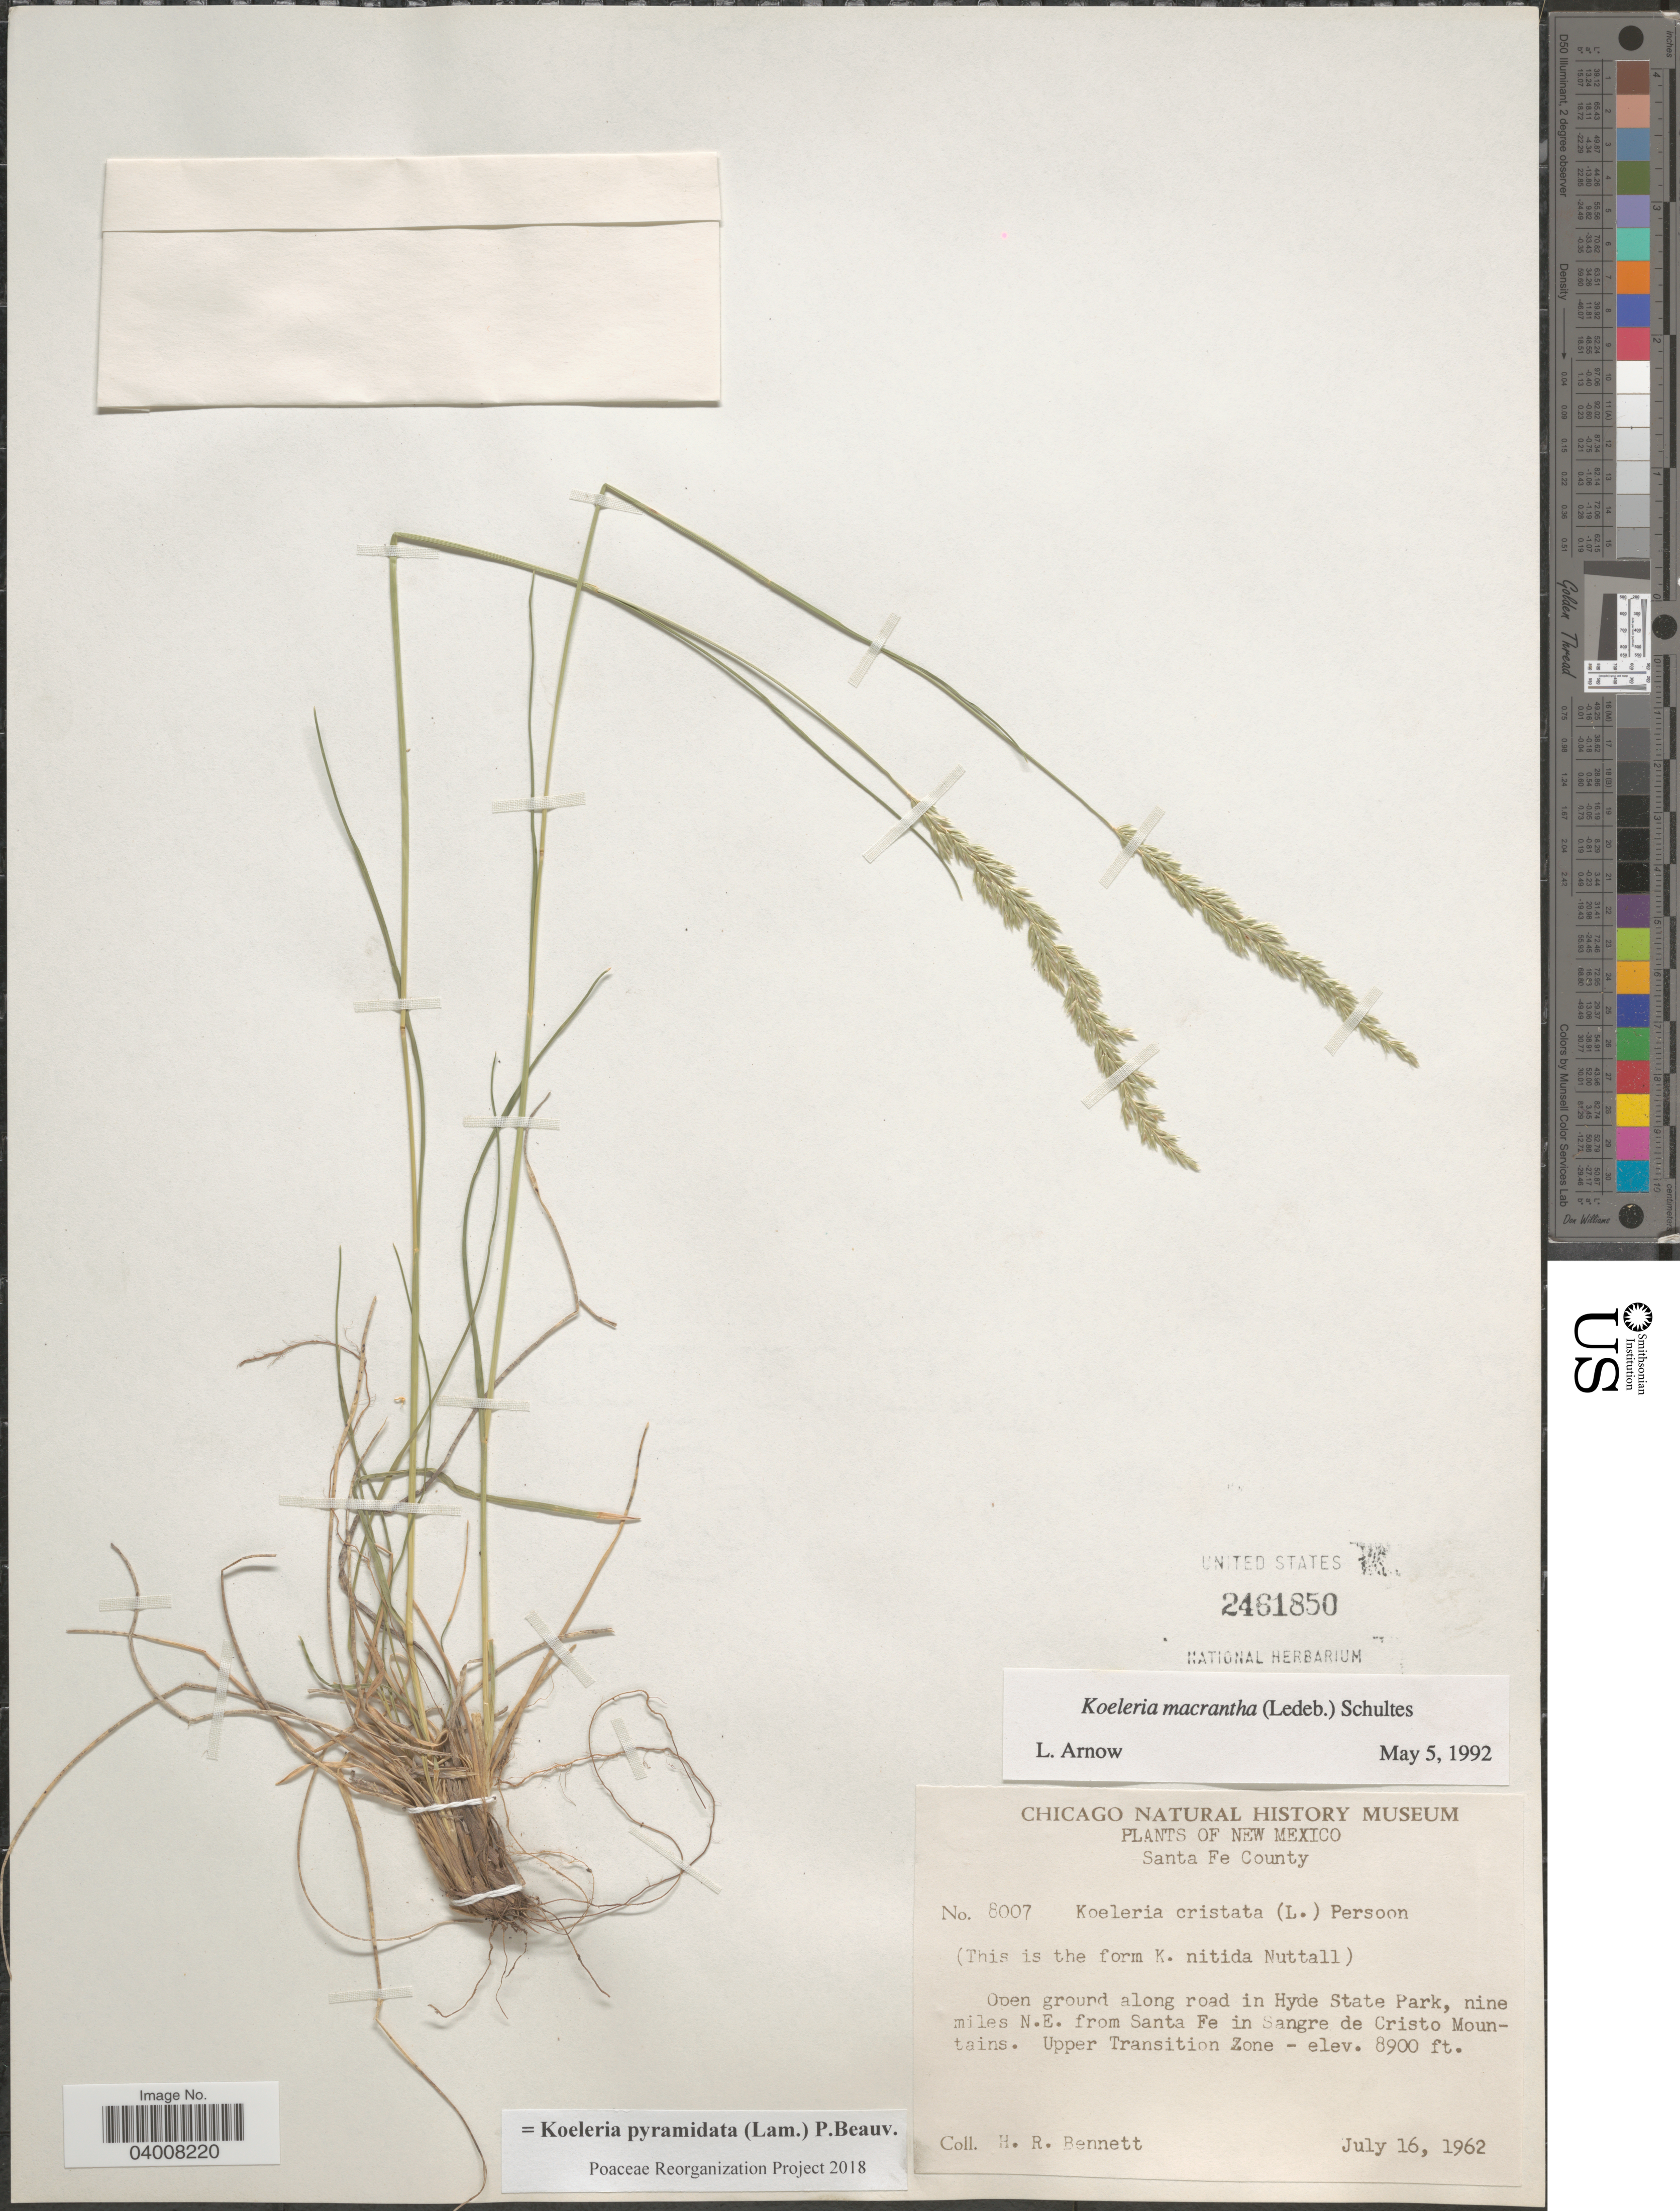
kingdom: Plantae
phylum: Tracheophyta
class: Liliopsida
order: Poales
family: Poaceae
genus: Koeleria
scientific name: Koeleria pyramidata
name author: (Lam.) P. Beauv.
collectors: H. R. Bennett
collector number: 8007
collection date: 1962-07-16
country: United States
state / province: New Mexico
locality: Santa Fe County. Along road in Hyde State Park, nine miles N.E. from Santa Fe in Sangre de Cristo Mountains. Upper Transition Zone.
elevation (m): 2713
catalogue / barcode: US 2461850